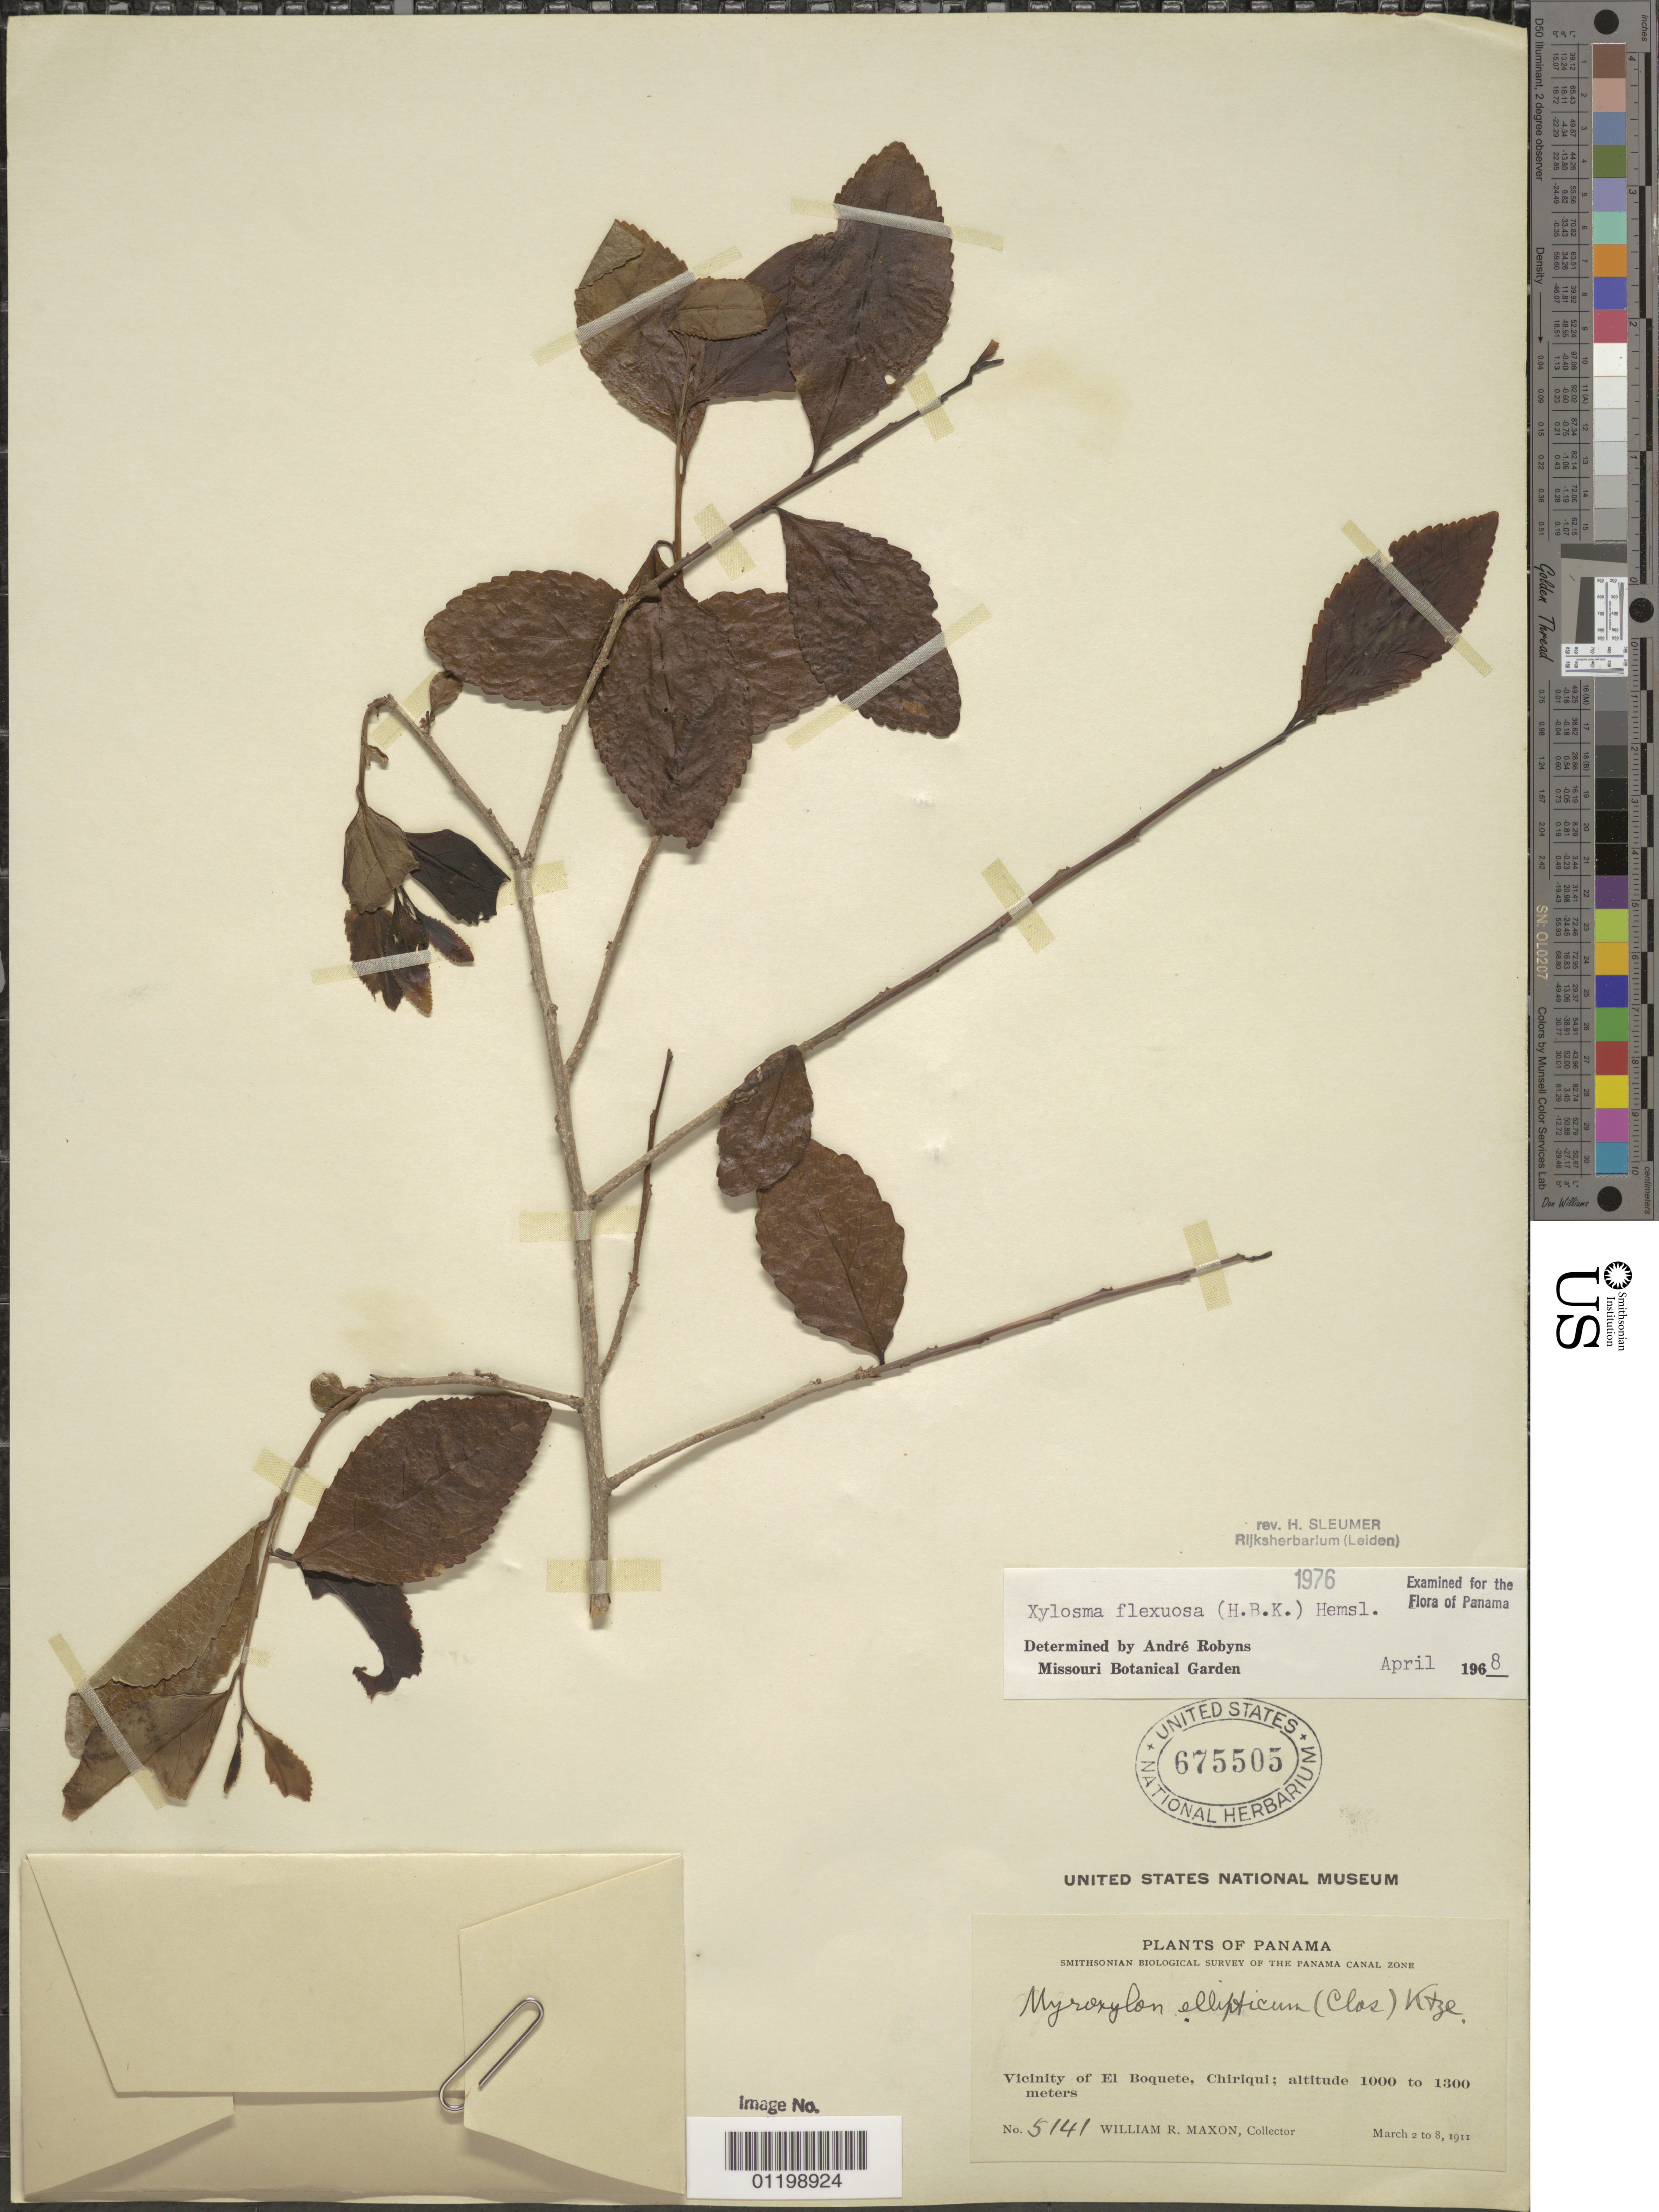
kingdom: Plantae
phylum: Tracheophyta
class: Magnoliopsida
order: Malpighiales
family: Salicaceae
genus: Xylosma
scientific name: Xylosma flexuosa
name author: (Kunth) Hemsl.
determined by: Robyns, A.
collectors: W. R. Maxon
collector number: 5141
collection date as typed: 02 Mar 1911 to 08 Mar 1911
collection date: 1911-03-02/1911-03-08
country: Panama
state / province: Chiriquí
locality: Vicinity of El Boquete, Chiriqui.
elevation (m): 1000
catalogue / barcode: US 675505